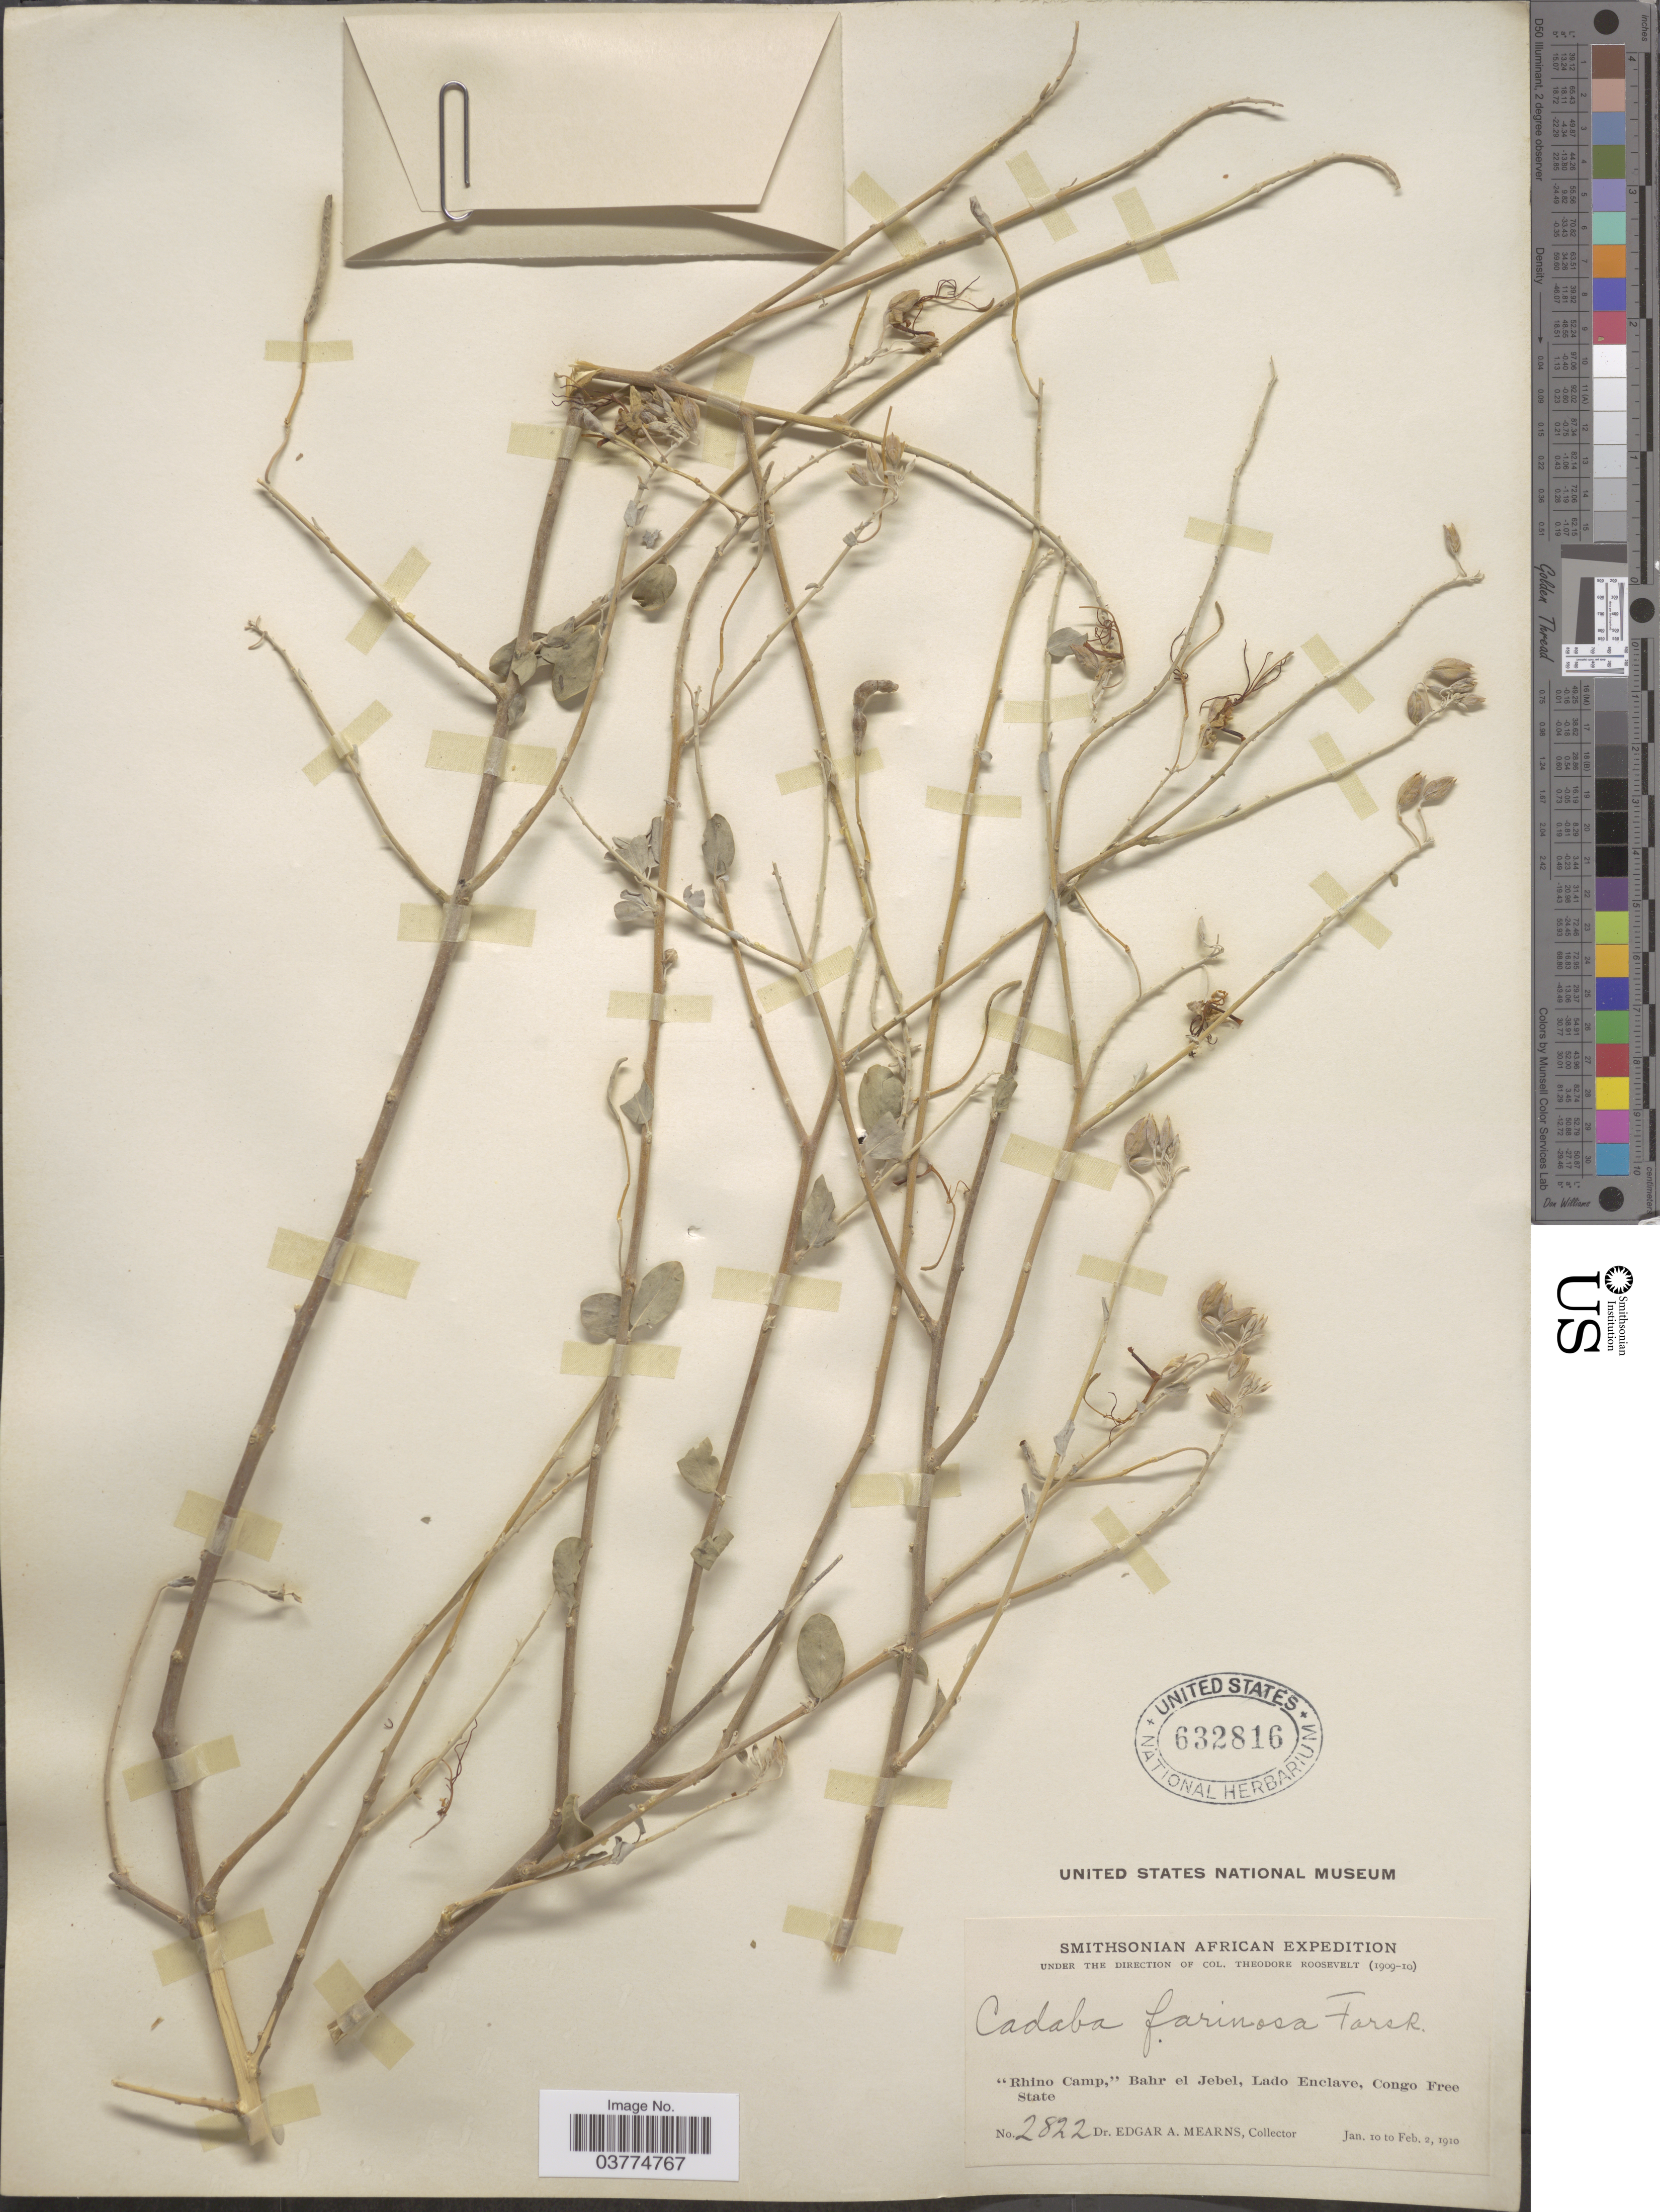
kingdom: Plantae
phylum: Tracheophyta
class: Magnoliopsida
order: Brassicales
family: Capparaceae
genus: Cadaba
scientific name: Cadaba farinosa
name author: Forssk.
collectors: E. A. Mearns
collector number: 2822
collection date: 1910-01-10/1910-02-02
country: Uganda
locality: Rhino Camp,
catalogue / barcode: US 632816